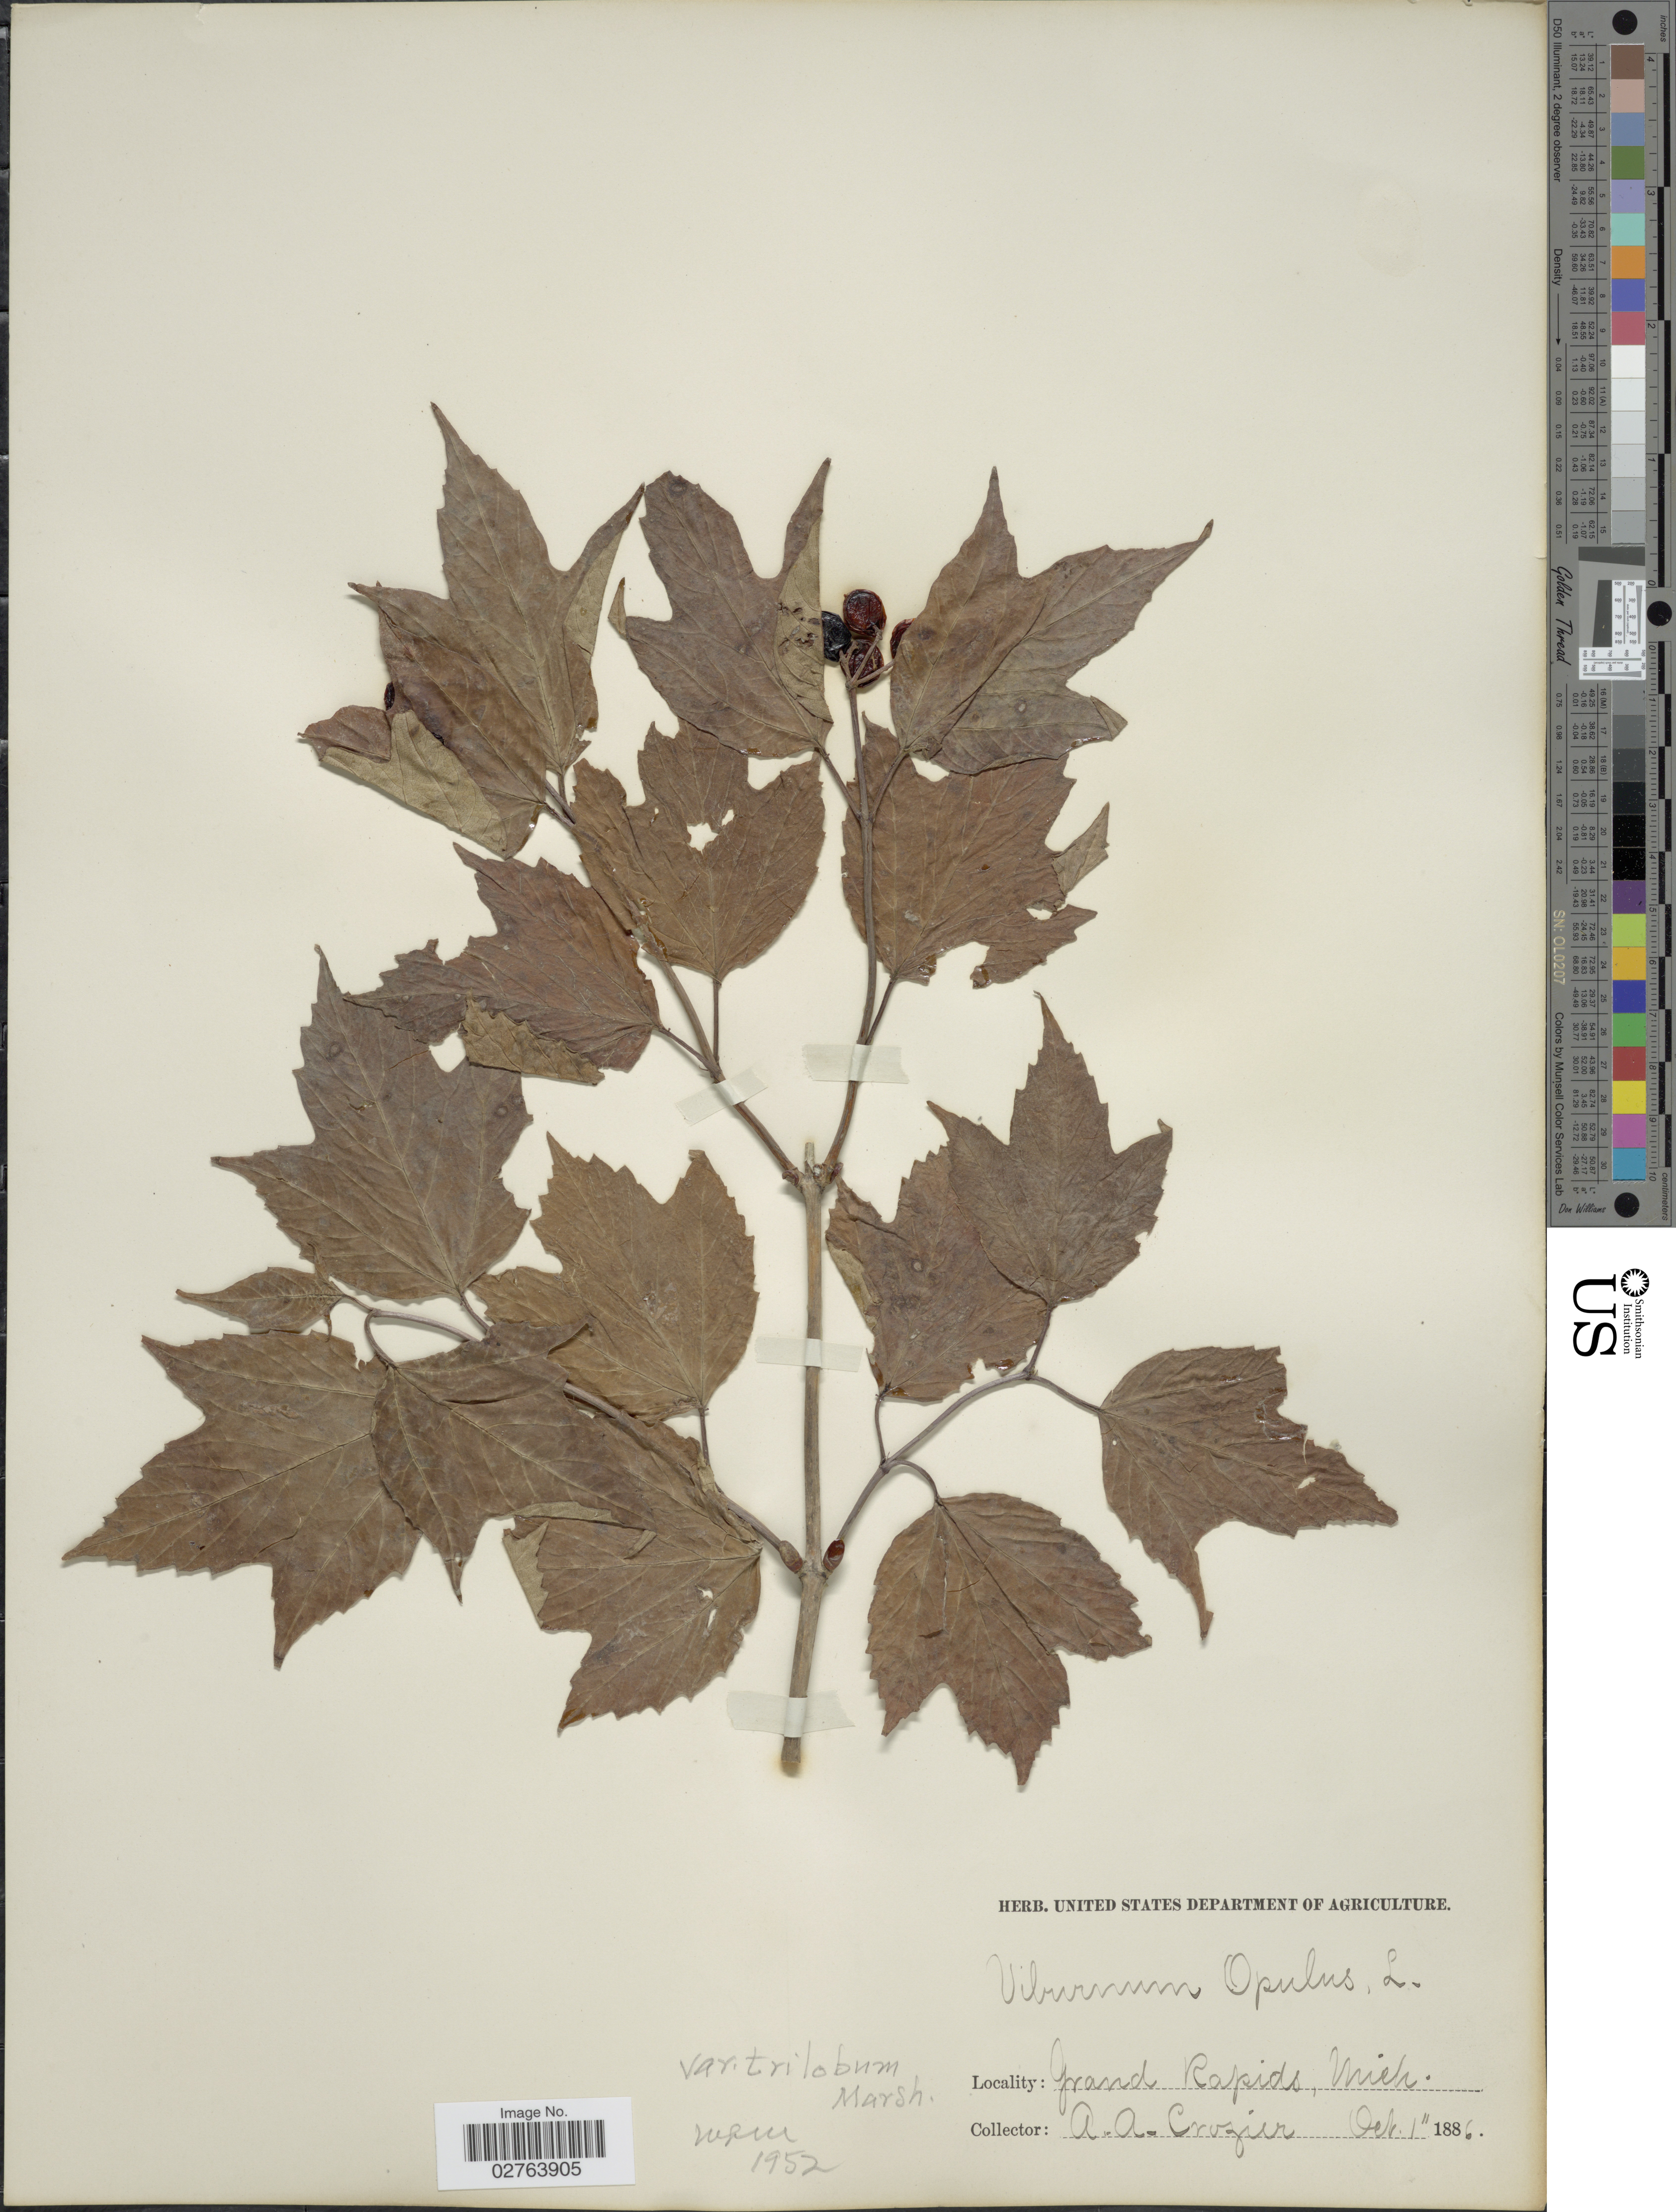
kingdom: Plantae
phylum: Tracheophyta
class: Magnoliopsida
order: Dipsacales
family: Viburnaceae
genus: Viburnum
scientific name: Viburnum opulus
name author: L.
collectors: A. Crozier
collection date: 1886-10-01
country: United States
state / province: Michigan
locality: Grand Rapids